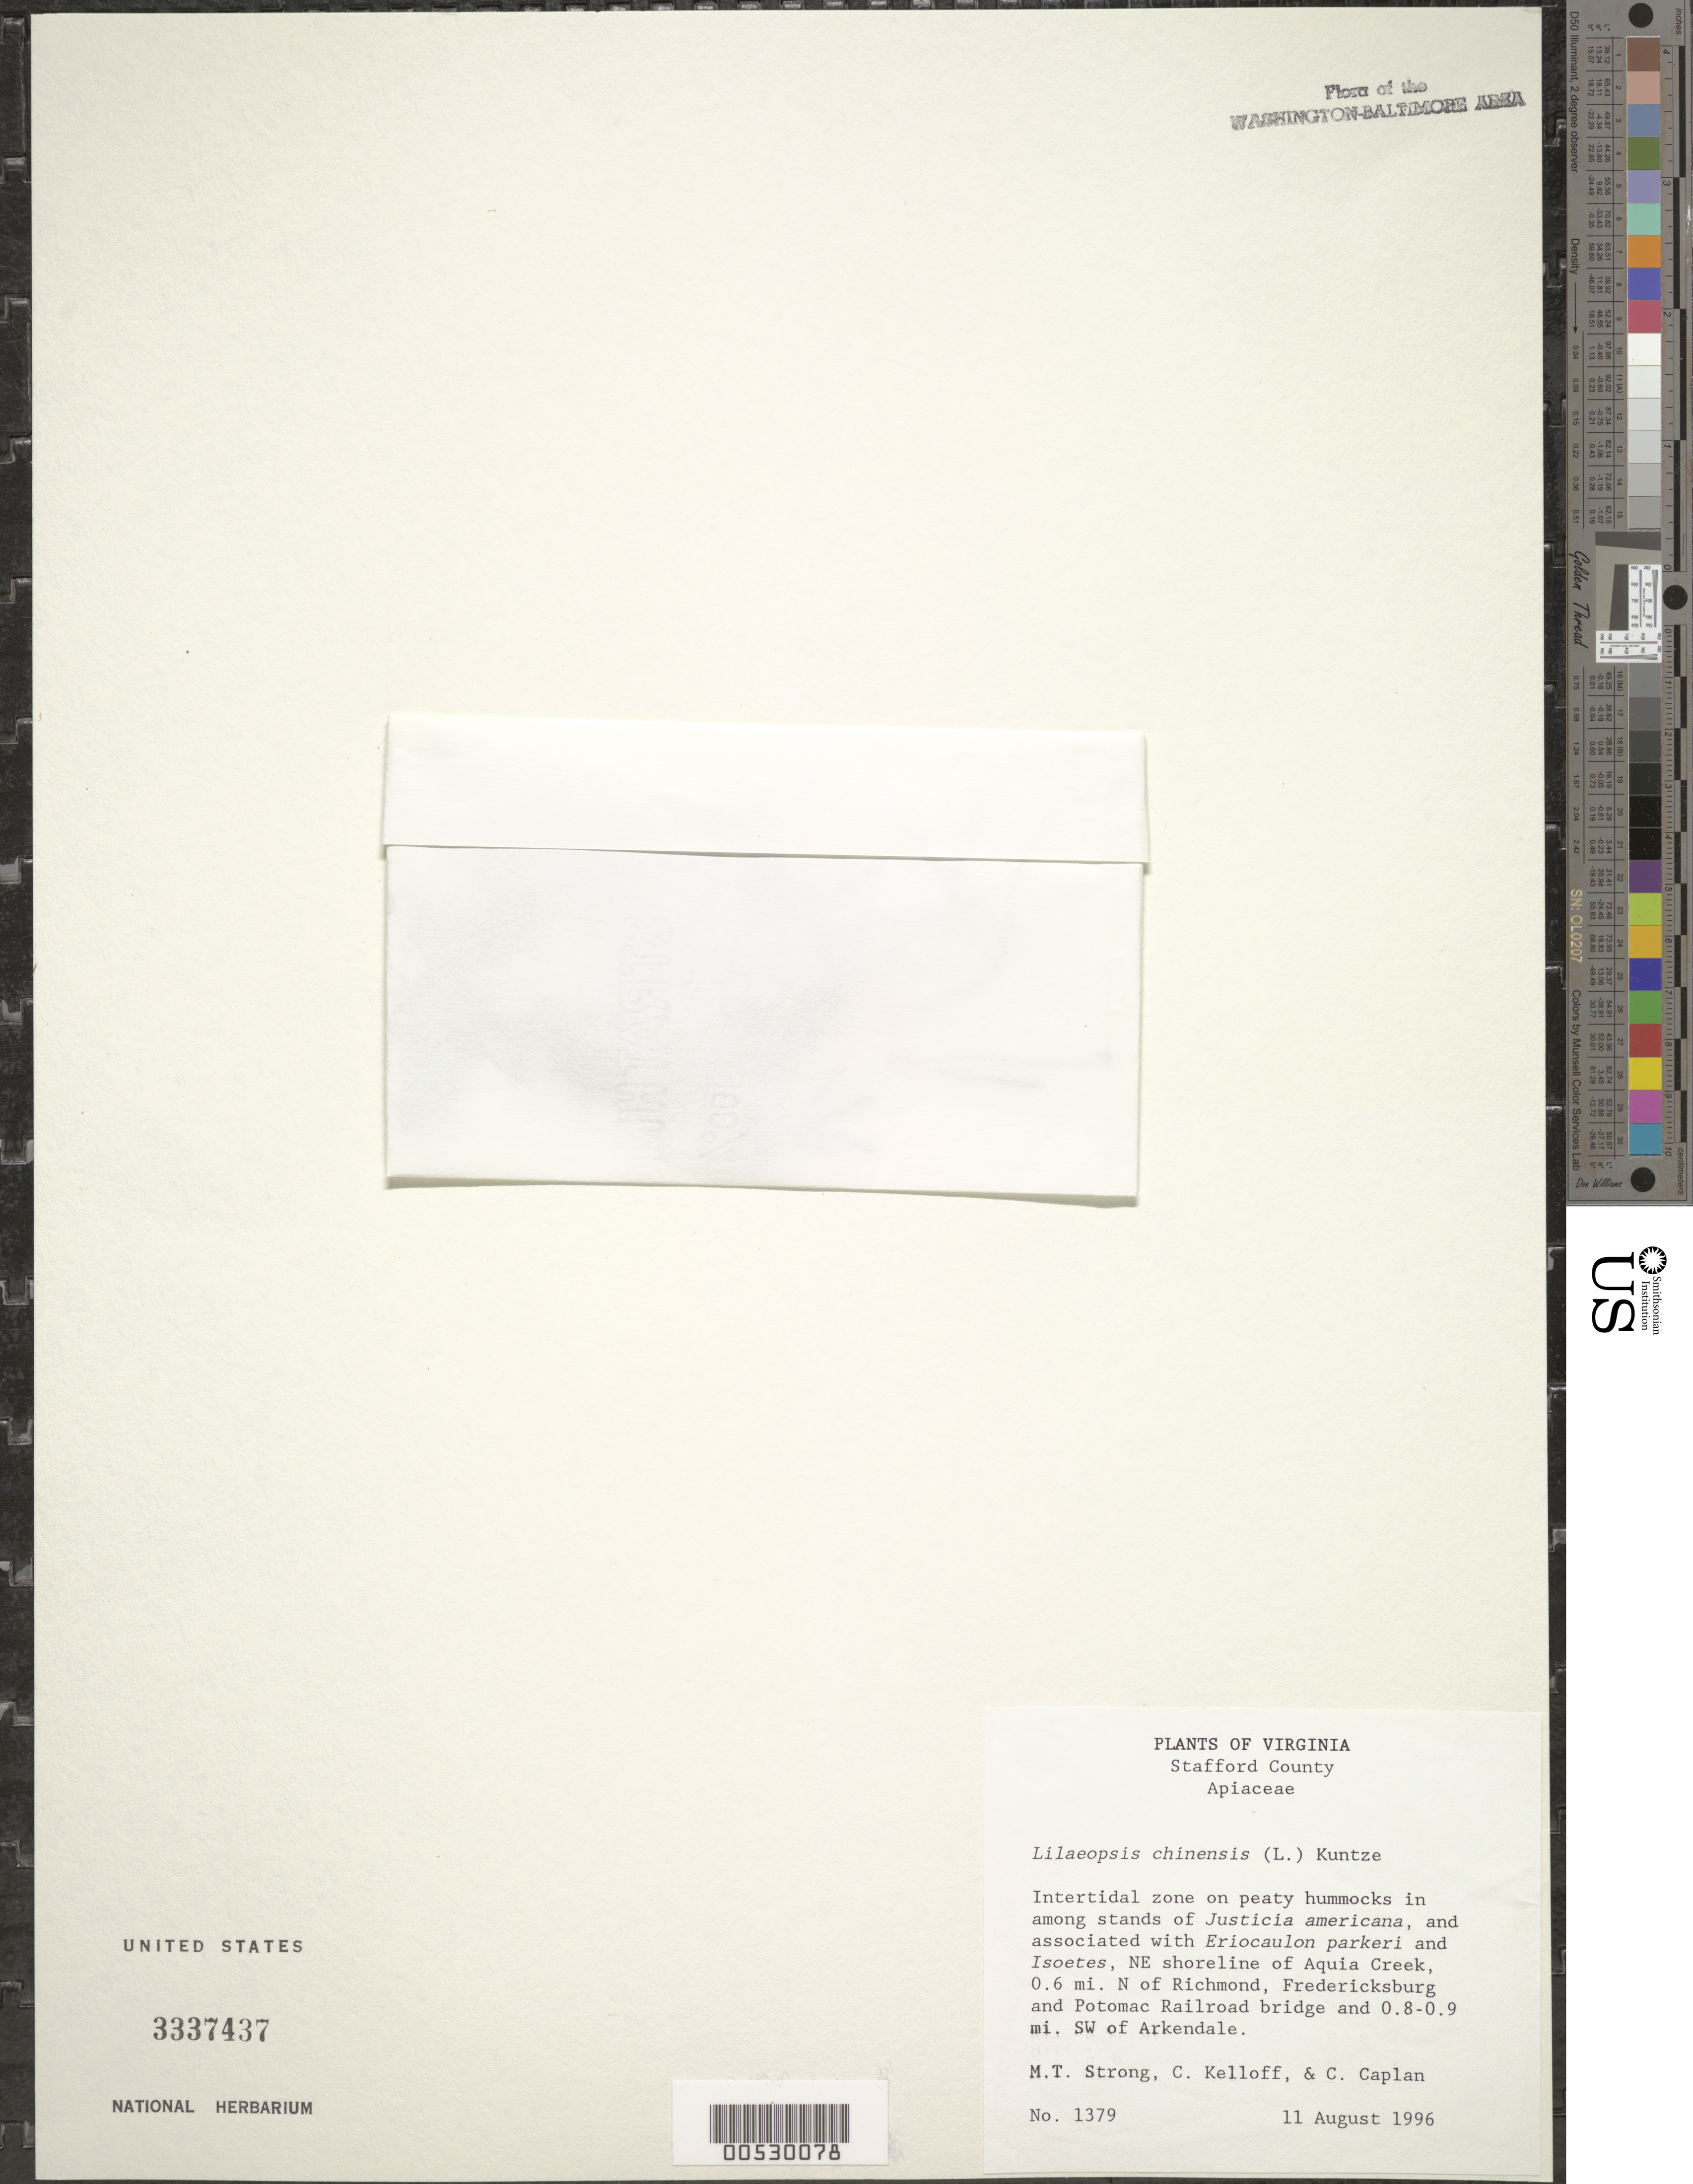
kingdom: Plantae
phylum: Tracheophyta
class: Magnoliopsida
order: Apiales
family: Apiaceae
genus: Lilaeopsis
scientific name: Lilaeopsis chinensis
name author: (L.) Kuntze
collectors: M. T. Strong, C. L. Kelloff & C. Caplan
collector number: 1379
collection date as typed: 11 Aug 1996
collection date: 1996-08-11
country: United States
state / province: Virginia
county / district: Stafford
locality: NE shoreline of Aquia Creek, 0.6 mi. N of Richmond, Fredericksburg and Potomac Railroad bridge and 0.8-0.9 mi. SW of Arkendale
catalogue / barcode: US 3337437